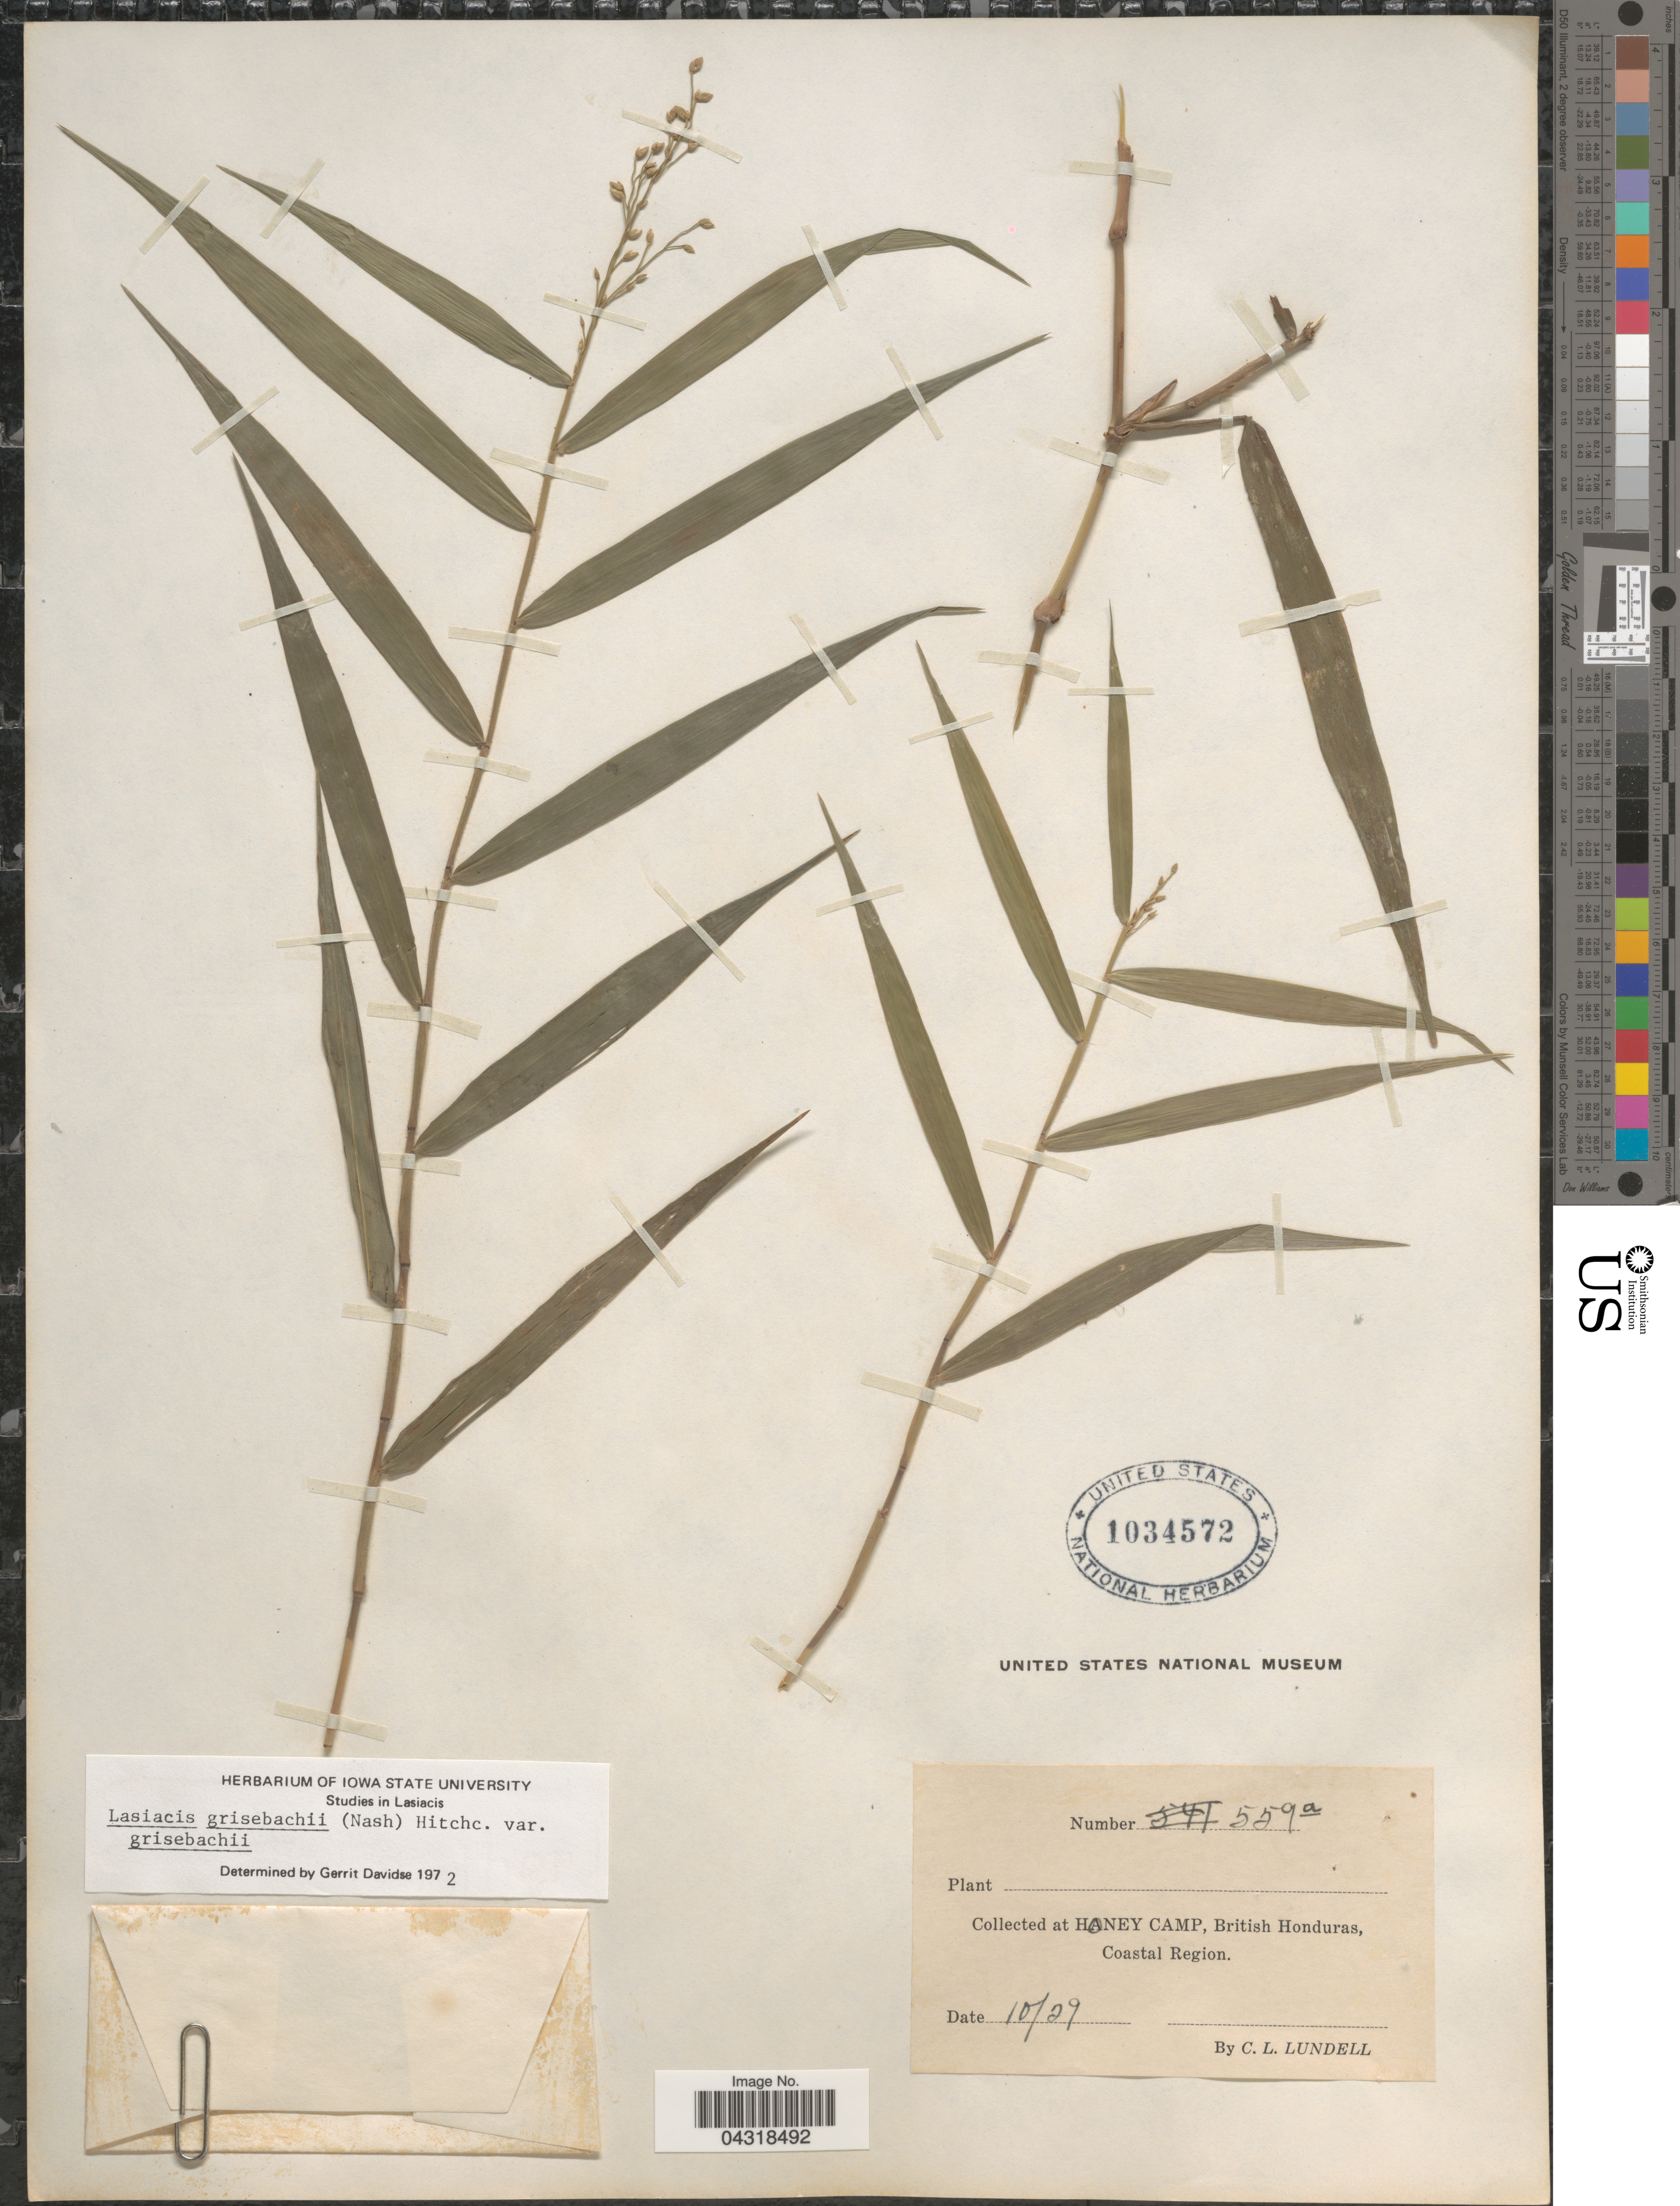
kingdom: Plantae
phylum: Tracheophyta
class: Liliopsida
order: Poales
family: Poaceae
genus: Lasiacis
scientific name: Lasiacis grisebachii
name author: (Nash) Hitchc.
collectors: C. L. Lundell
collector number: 559a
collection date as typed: Transcribed d/m/y: /10/29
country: Belize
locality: At Honey Camp, British Honduras, Coastal Region.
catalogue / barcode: US 1034572